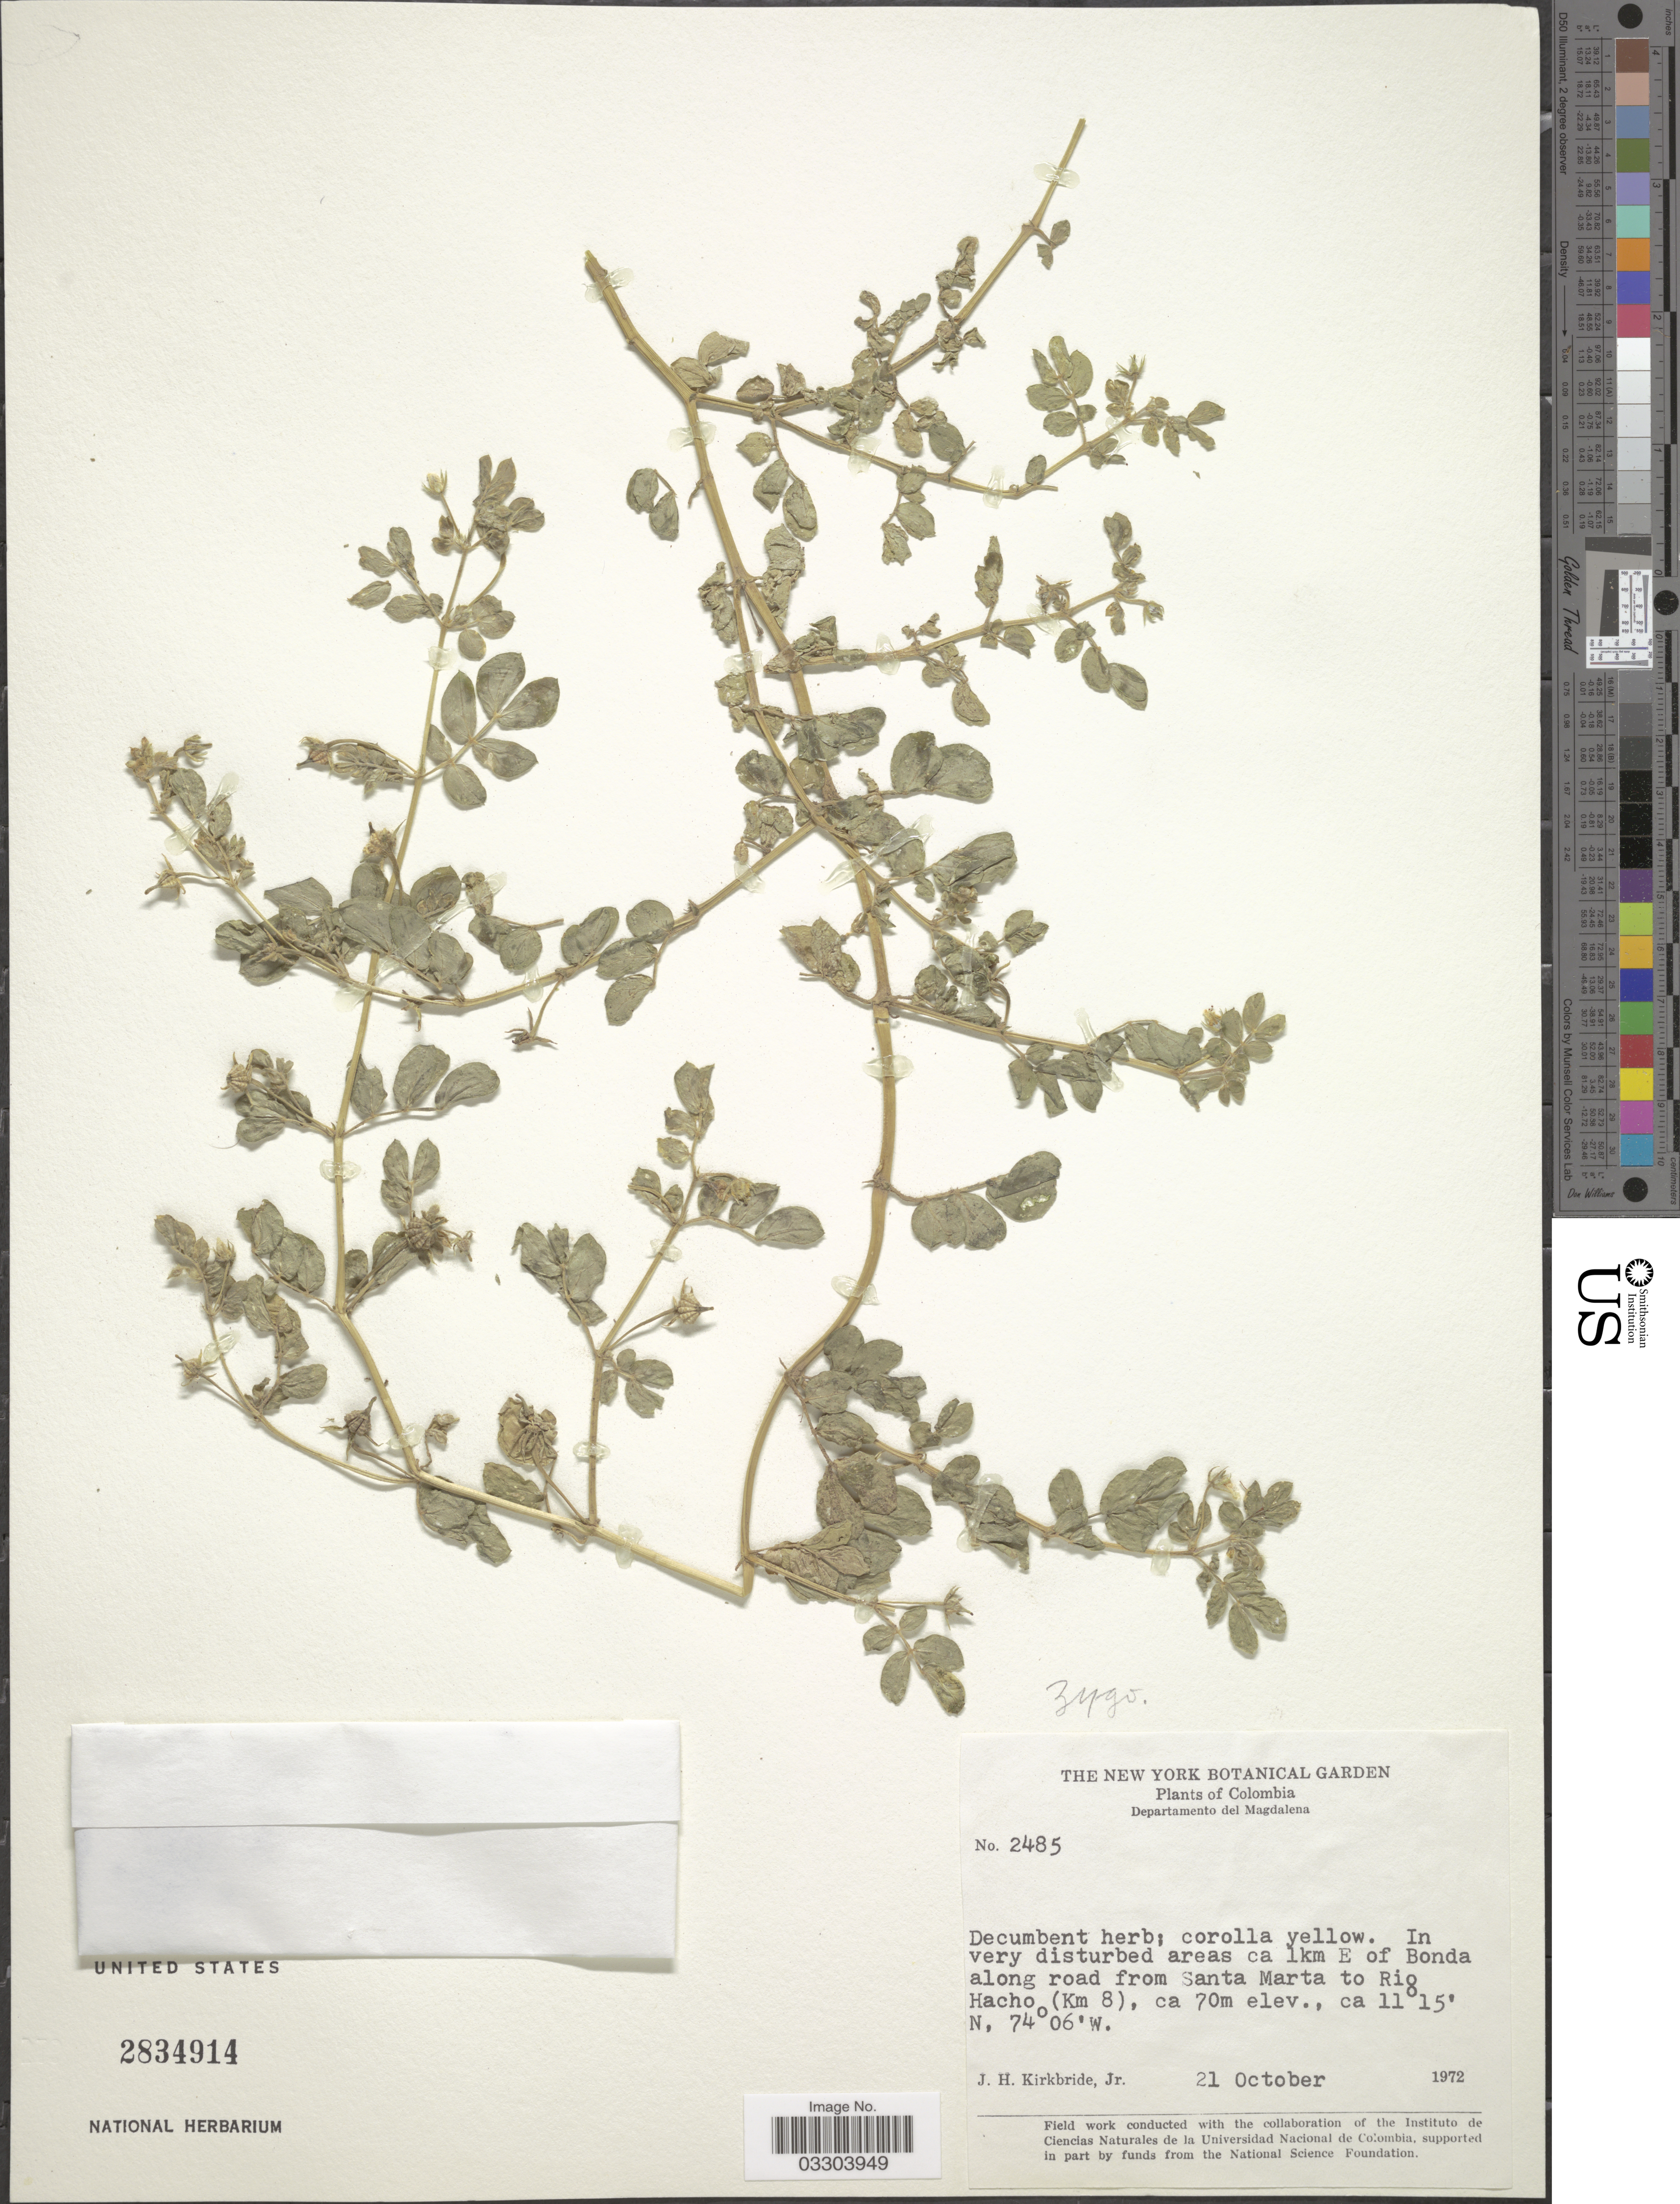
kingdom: Plantae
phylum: Tracheophyta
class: Magnoliopsida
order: Zygophyllales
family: Zygophyllaceae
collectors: J. H. Kirkbride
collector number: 2485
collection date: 1972-10-21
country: Colombia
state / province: Magdalena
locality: Departamento del Magdalena. In very disturbed areas ca 1km E of Bonda along road from Santa Marta to Rio Hacha (Km 8).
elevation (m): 70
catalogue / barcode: US 2834914